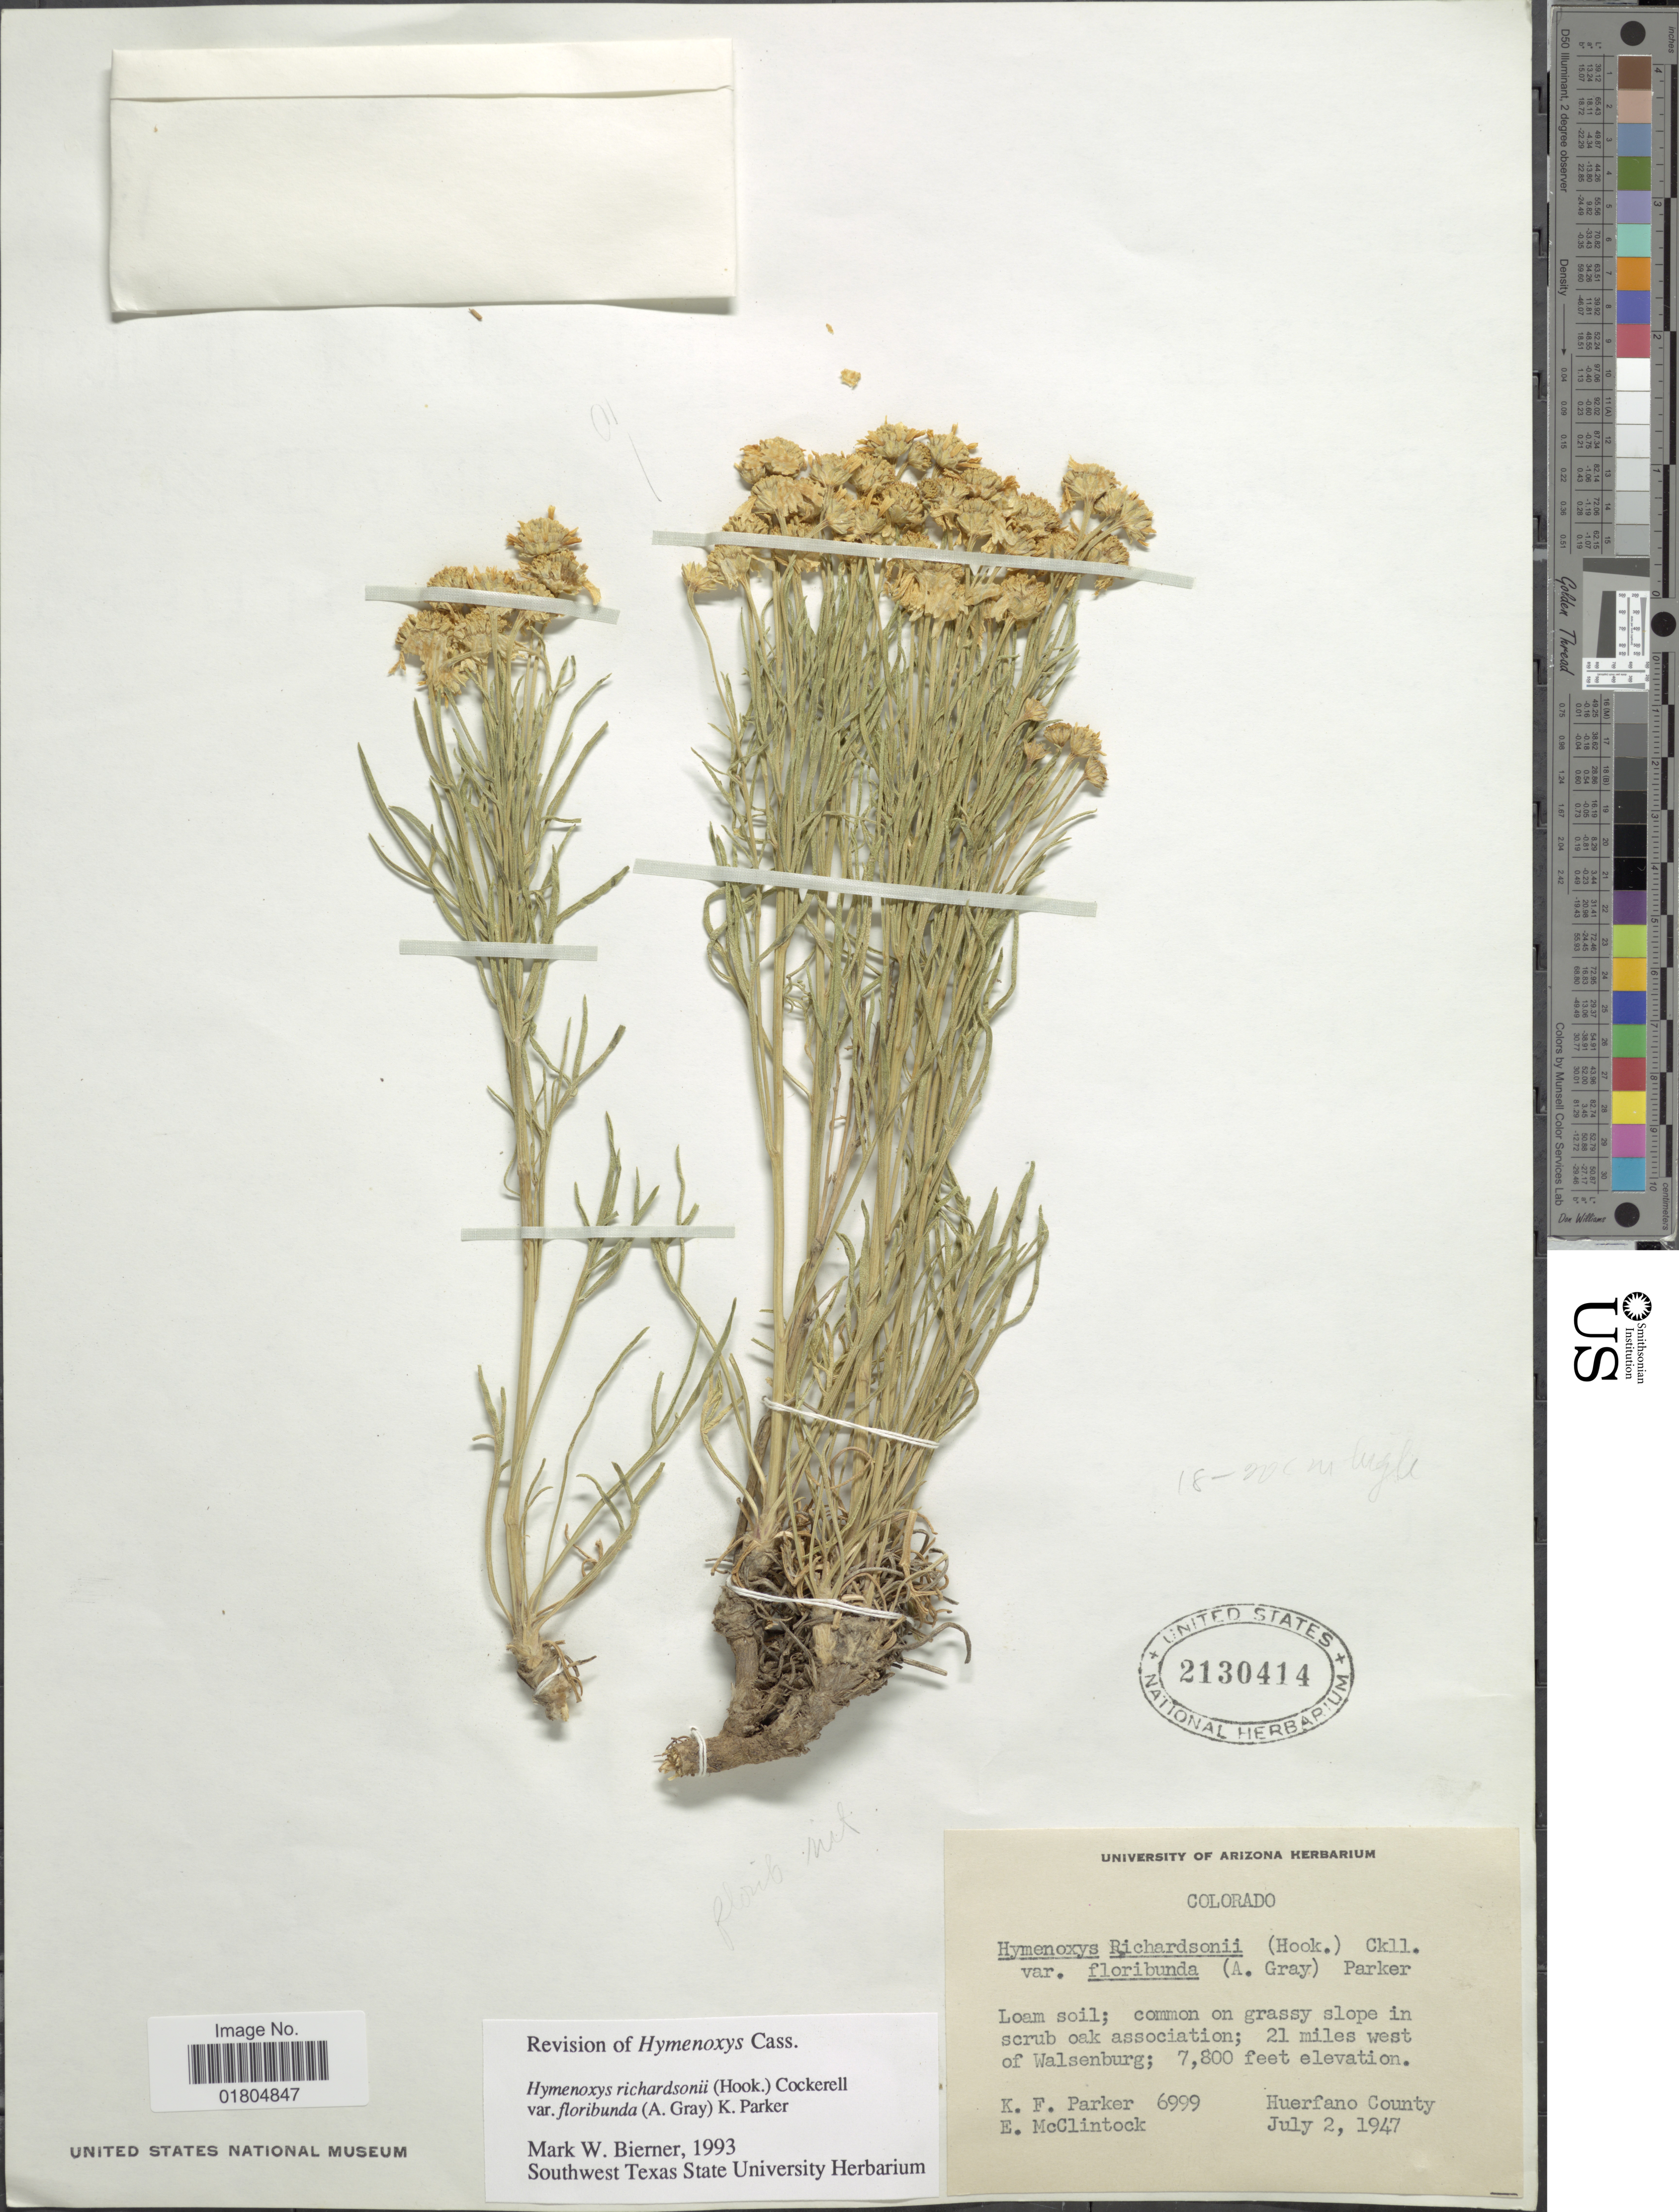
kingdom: Plantae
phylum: Tracheophyta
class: Magnoliopsida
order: Asterales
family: Asteraceae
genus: Hymenoxys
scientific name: Hymenoxys richardsonii var. floribunda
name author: (A. Gray) K.F. Parker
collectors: K. F. Parker & E. McClintock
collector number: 6999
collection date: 1947-07-02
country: United States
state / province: Colorado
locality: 21 miles west of Walsenburg. Huerfano County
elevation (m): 2377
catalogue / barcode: US 2130414